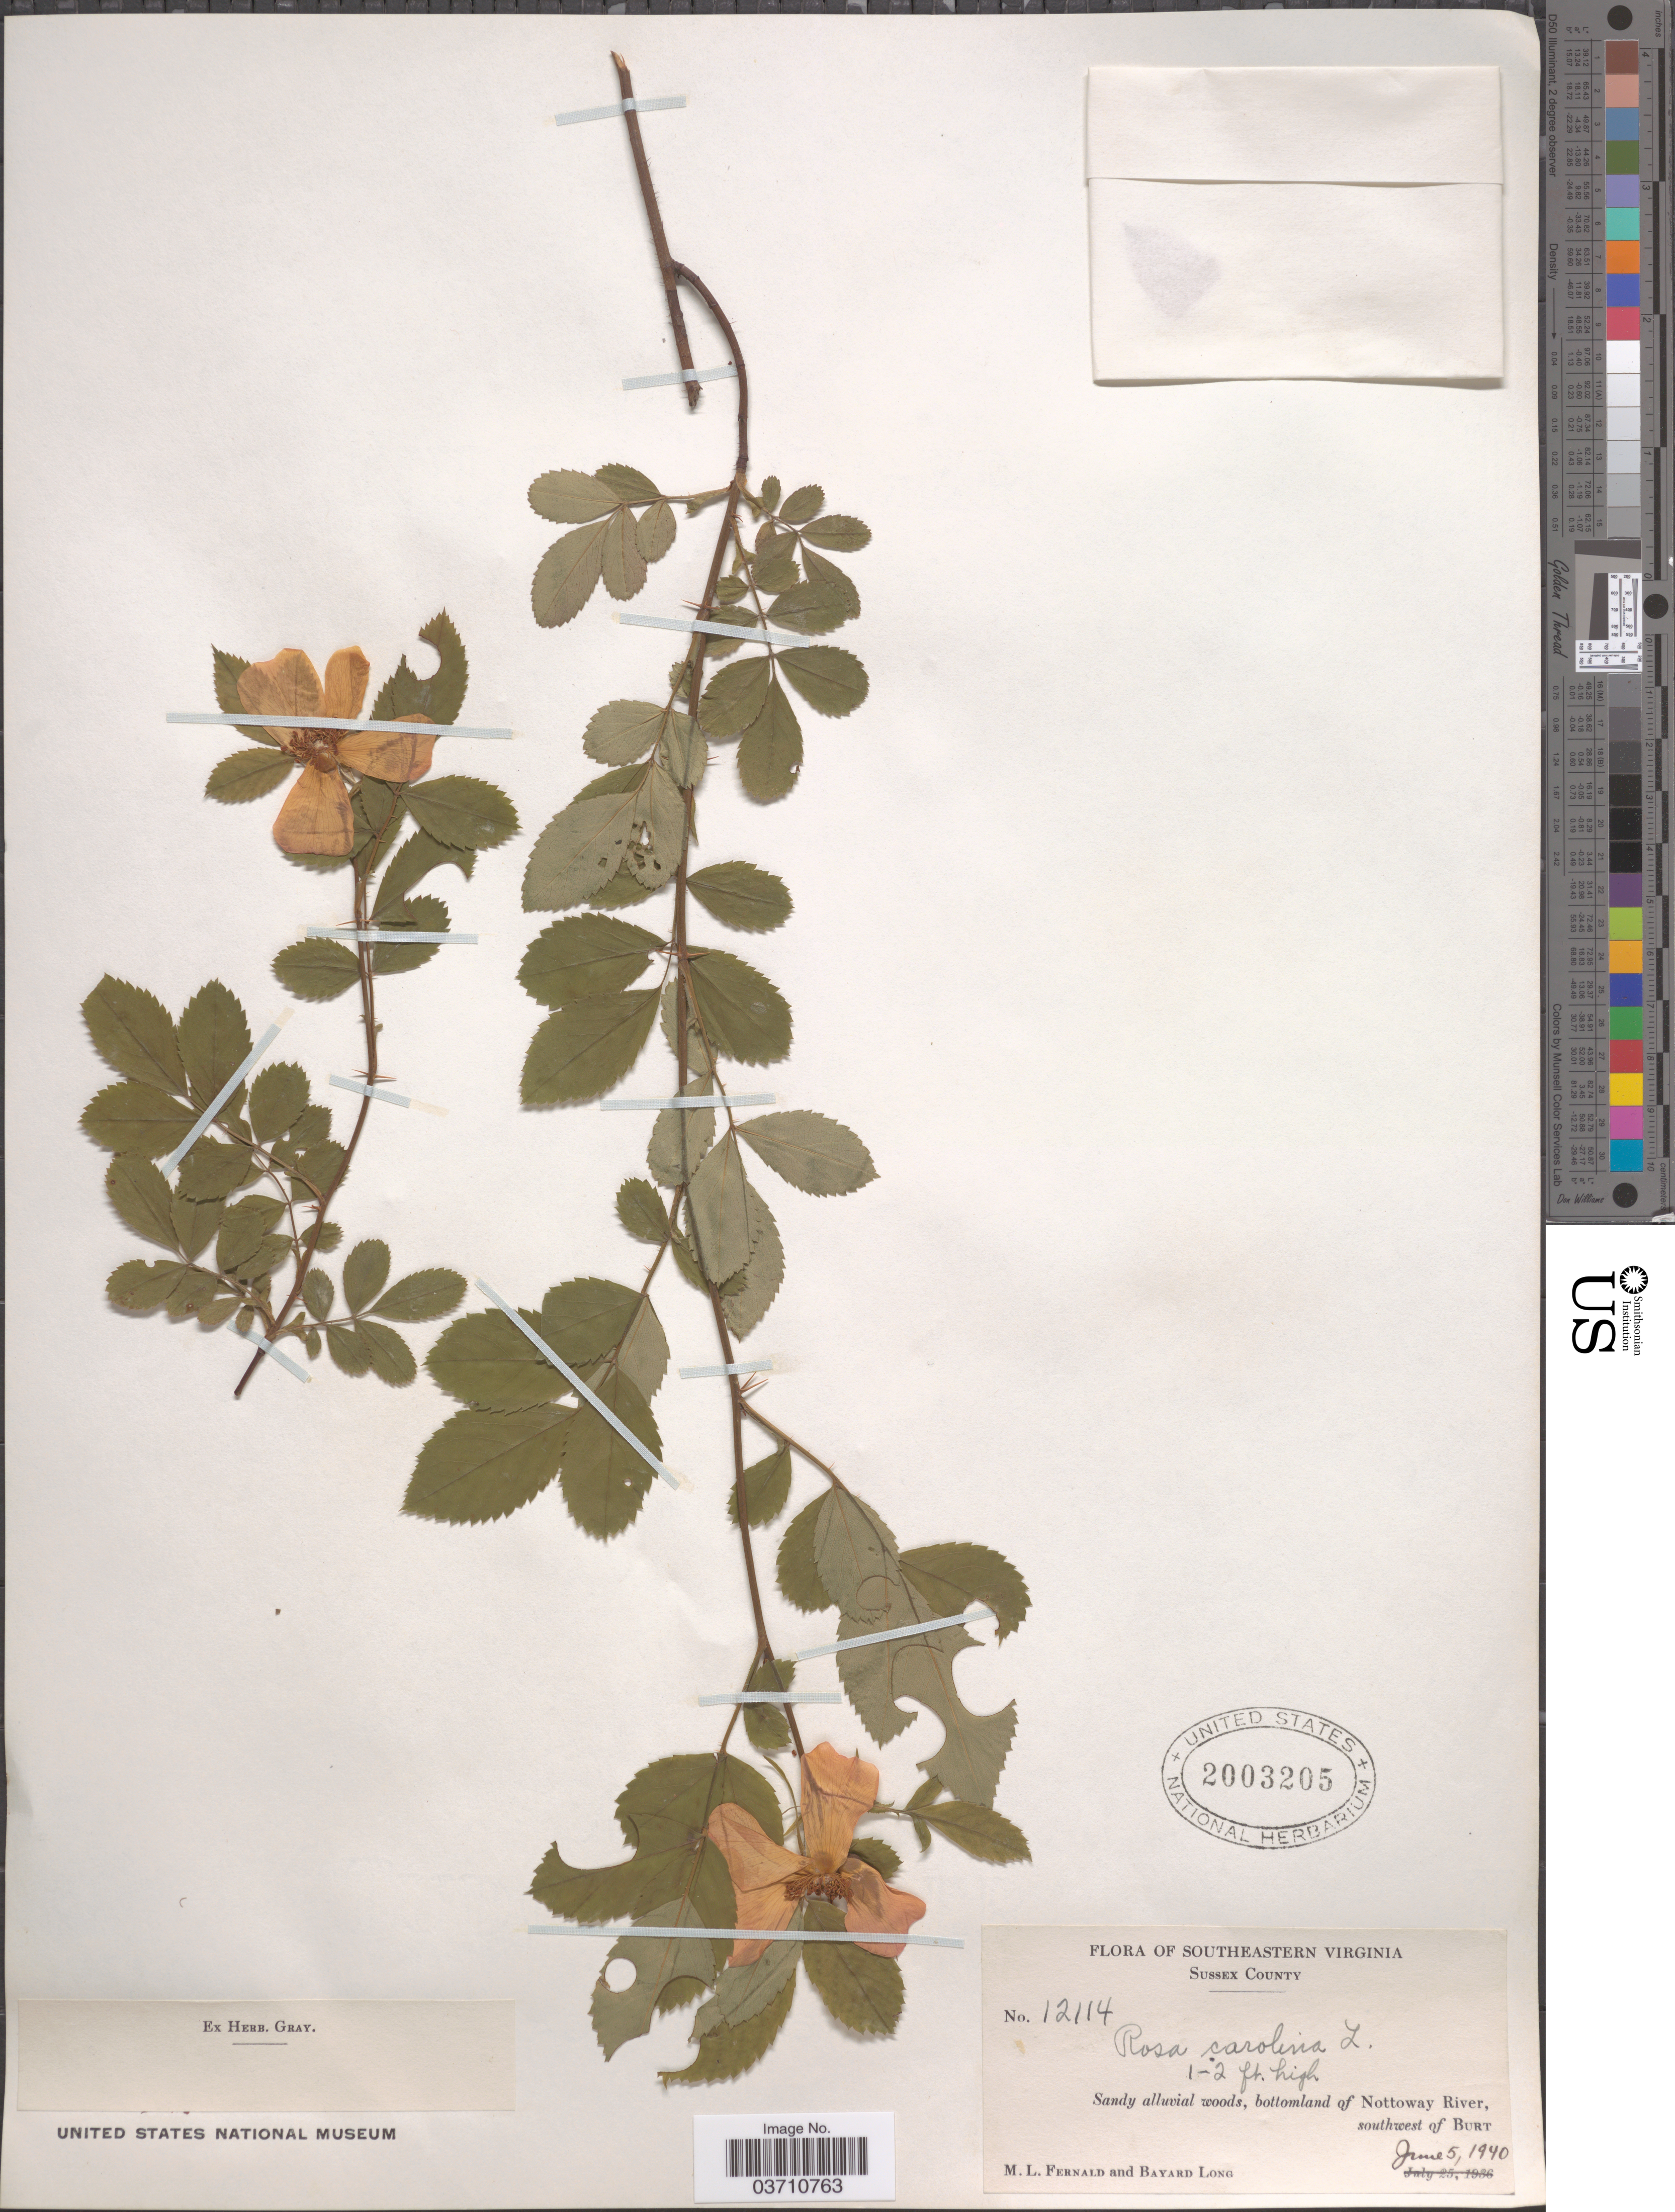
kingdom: Plantae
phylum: Tracheophyta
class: Magnoliopsida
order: Rosales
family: Rosaceae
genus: Rosa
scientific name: Rosa carolina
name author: L.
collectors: M. L. Fernald & B. Long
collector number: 12114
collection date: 1940-06-05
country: United States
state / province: Virginia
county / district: Sussex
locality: Southeastern Virginia. Sussex County. Bottomland of Nottoway River, southwest of Burt.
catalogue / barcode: US 2003205